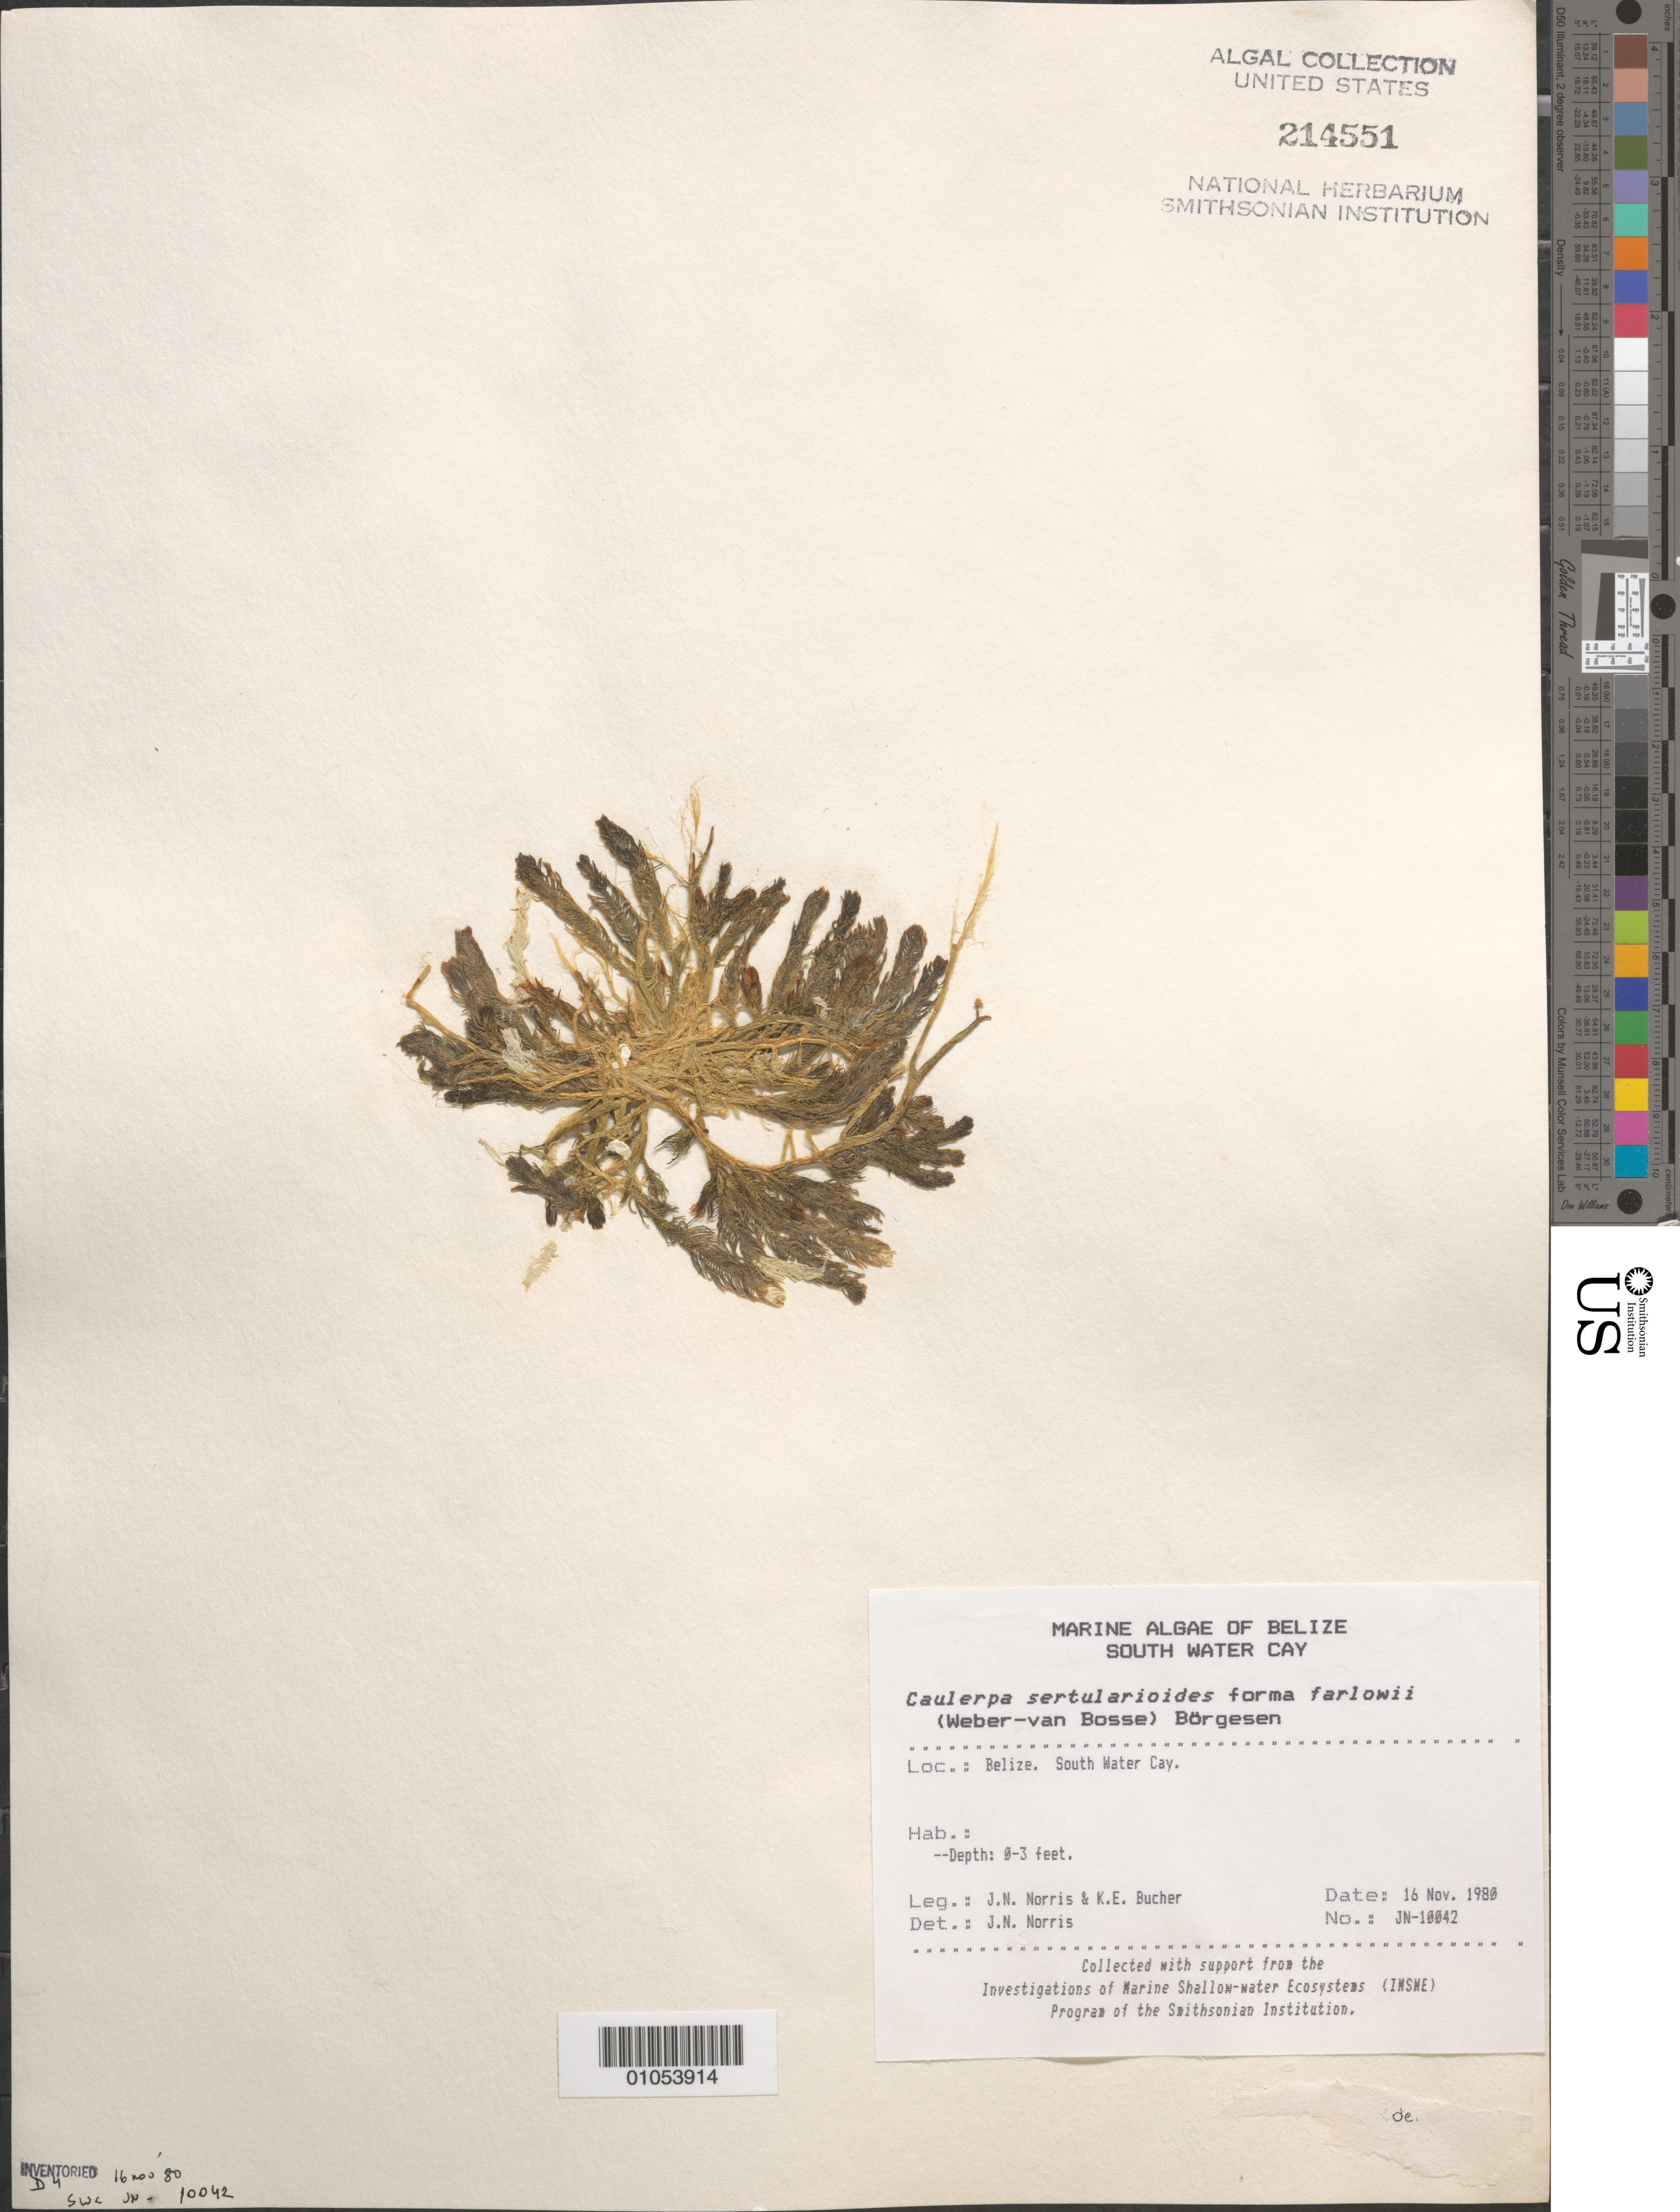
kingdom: Plantae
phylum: Chlorophyta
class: Ulvophyceae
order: Bryopsidales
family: Caulerpaceae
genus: Caulerpa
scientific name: Caulerpa sertularioides f. farlowii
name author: (Weber Bosse) Børgesen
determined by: Norris, James N.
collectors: J. N. Norris & K. E. Bucher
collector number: JN-10042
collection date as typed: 16 Nov 1980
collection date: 1980-11-16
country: Belize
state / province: Stann Creek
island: South Water Cay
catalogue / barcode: US 214551